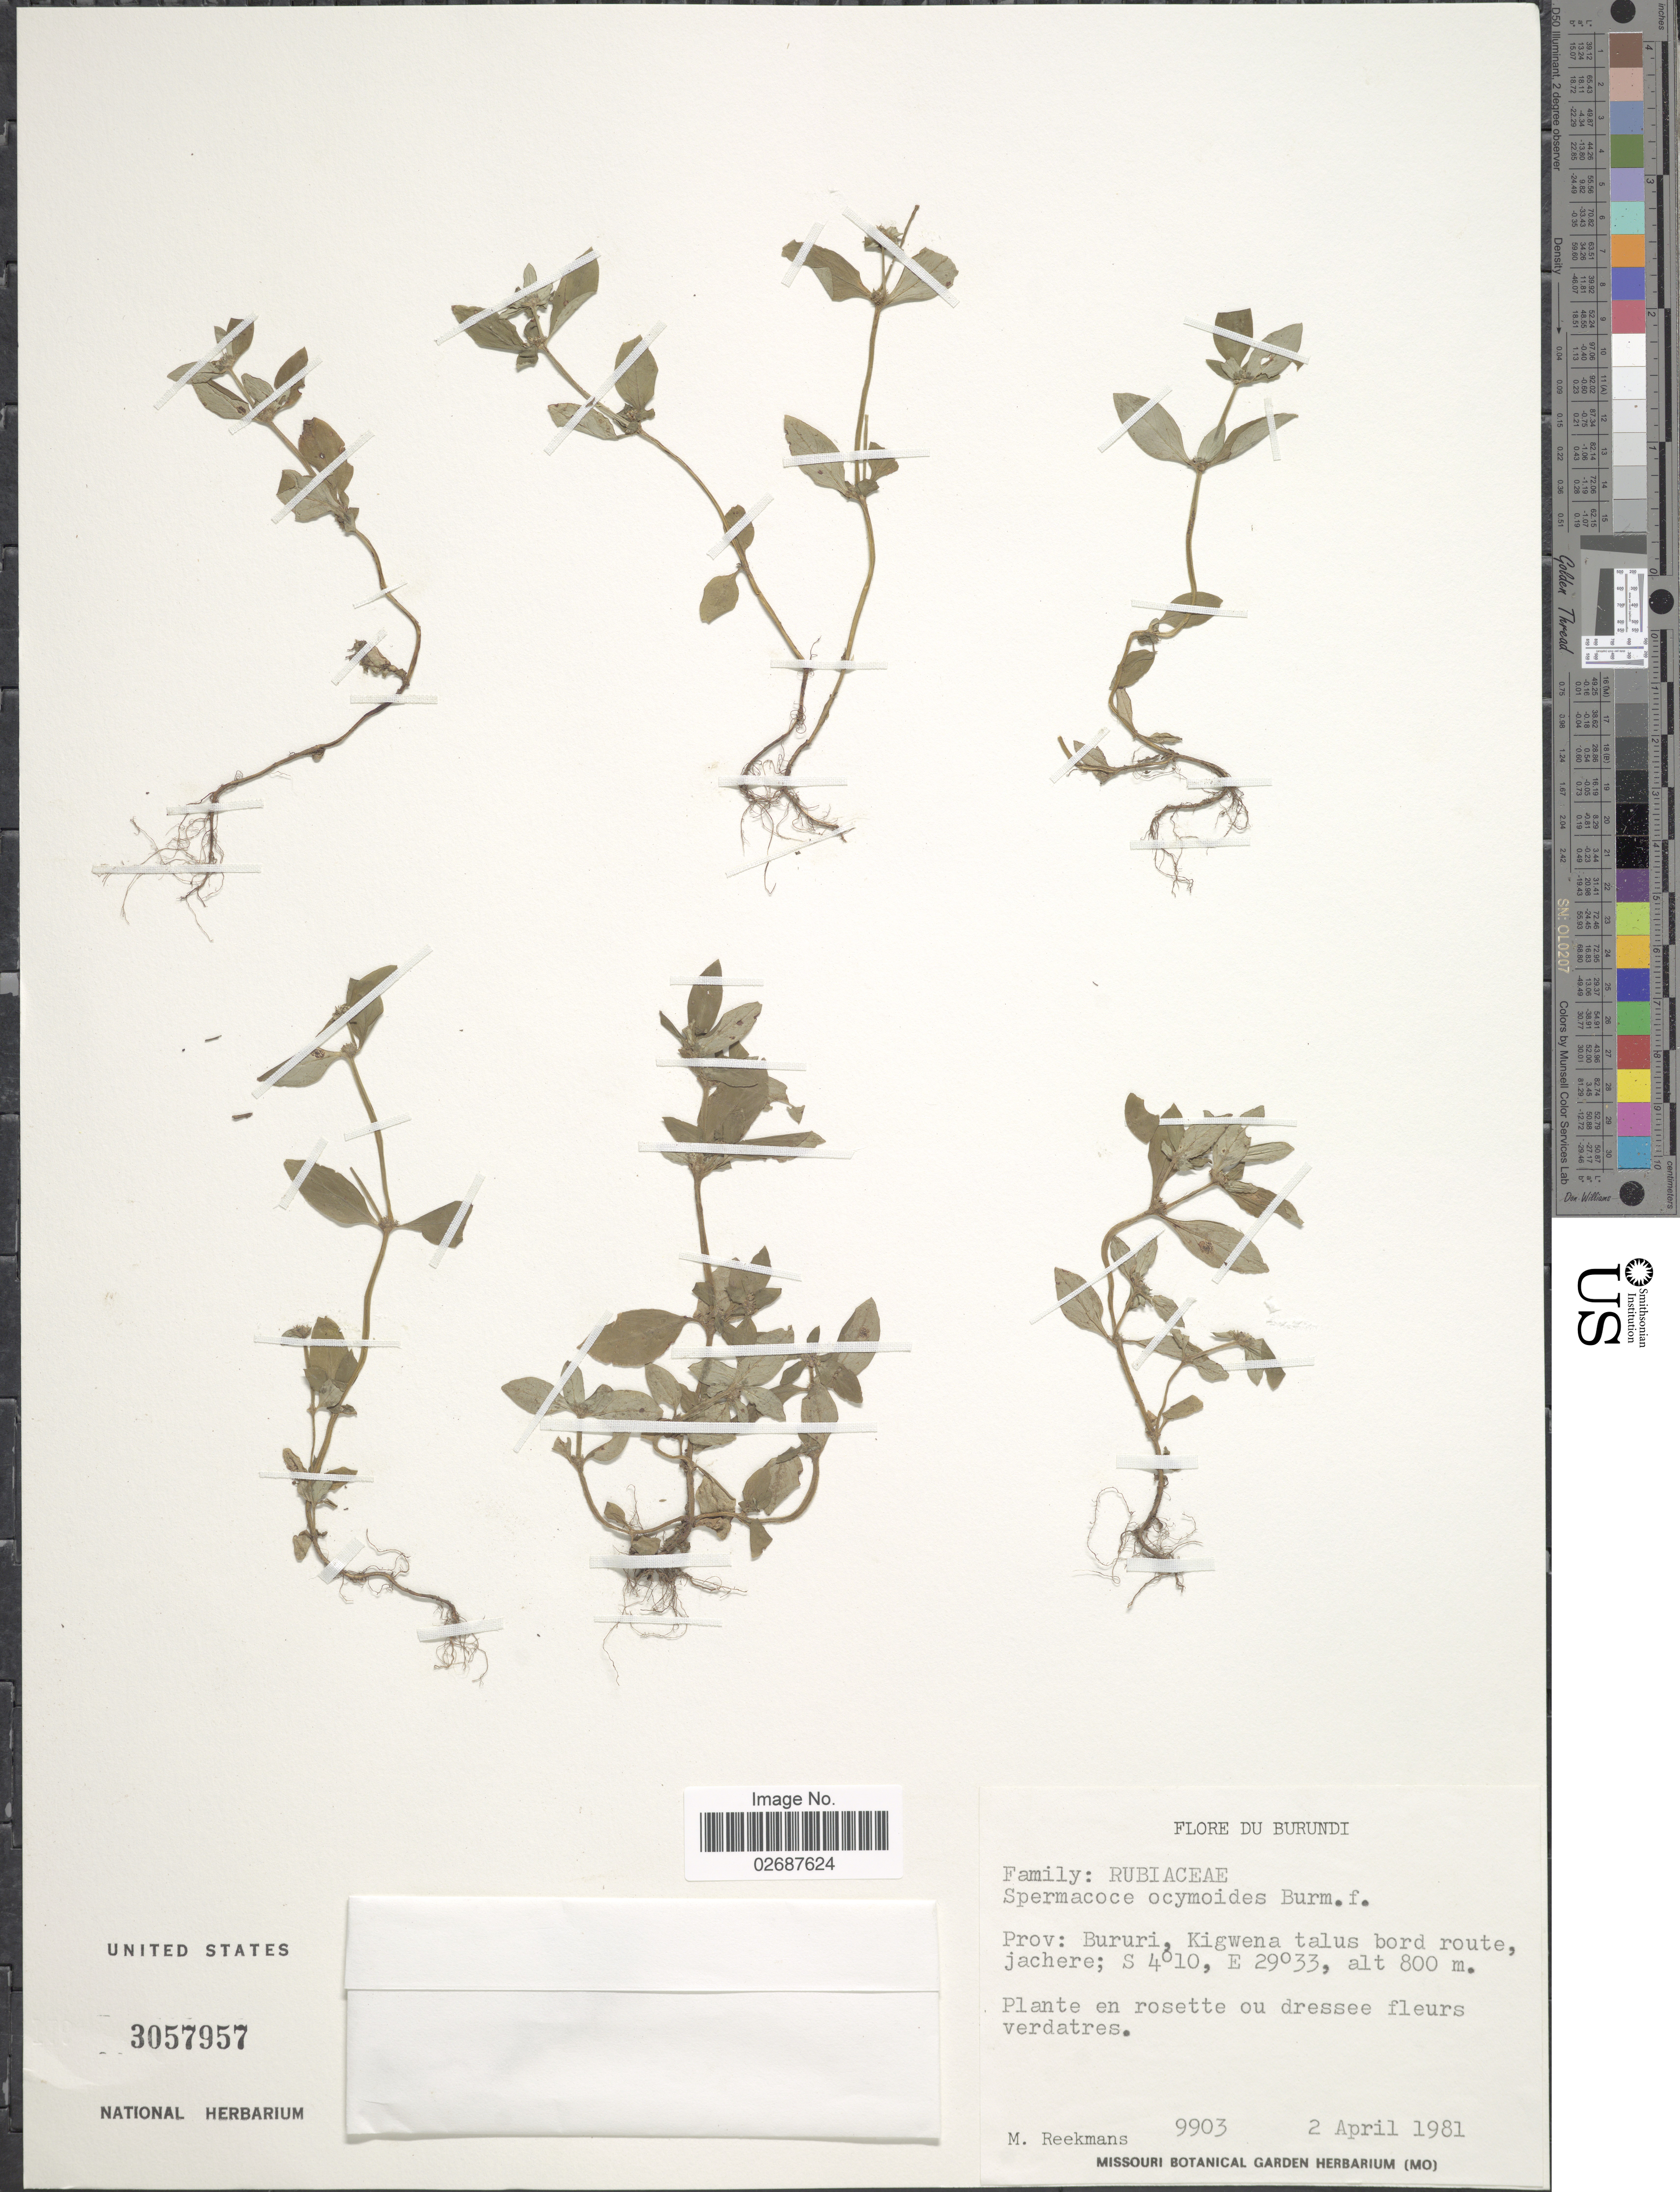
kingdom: Plantae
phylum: Tracheophyta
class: Magnoliopsida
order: Gentianales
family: Rubiaceae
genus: Borreria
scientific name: Borreria ocimoides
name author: (Burm. f.) DC.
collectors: M. Reekmans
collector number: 9903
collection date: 1981-04-02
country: Burundi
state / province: Bururi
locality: Kigwena talus bord route jachere.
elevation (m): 800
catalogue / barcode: US 3057957